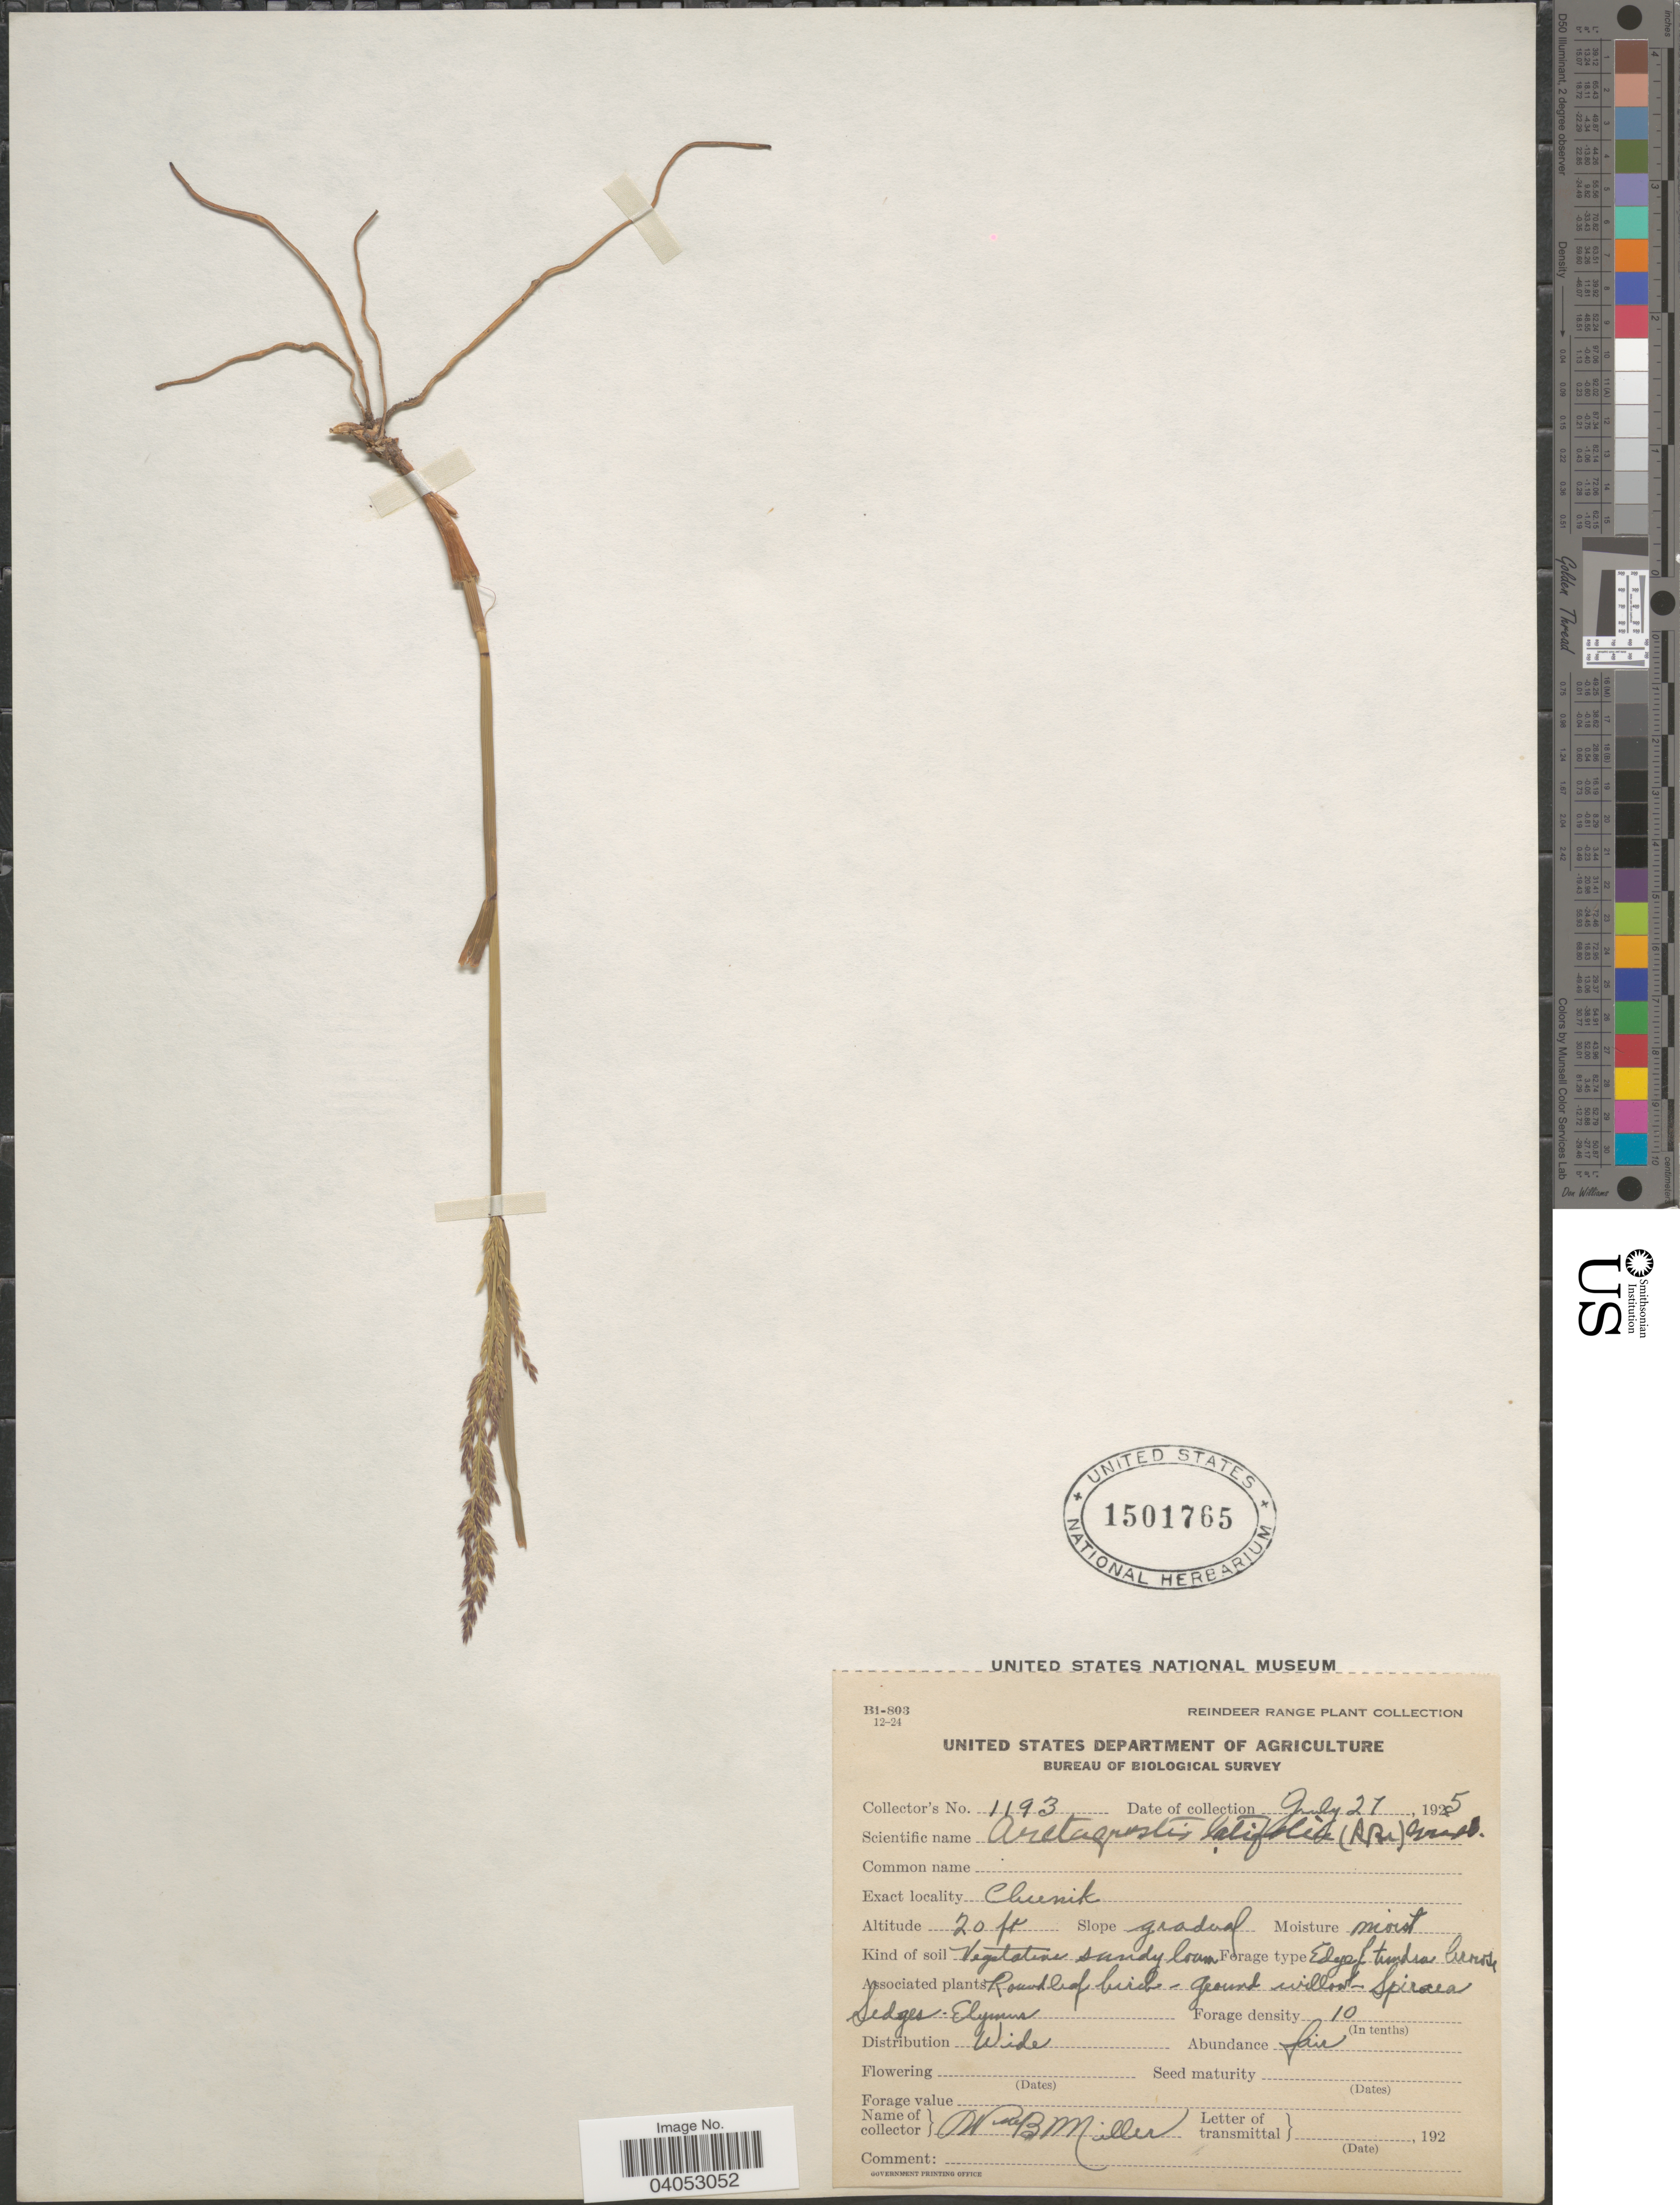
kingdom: Plantae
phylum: Tracheophyta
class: Liliopsida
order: Poales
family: Poaceae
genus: Arctagrostis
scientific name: Arctagrostis latifolia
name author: (R. Br.) Griseb.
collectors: W. Miller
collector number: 1193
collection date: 1925-07-27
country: United States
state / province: Alaska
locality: Cheenik.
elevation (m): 6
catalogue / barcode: US 1501765